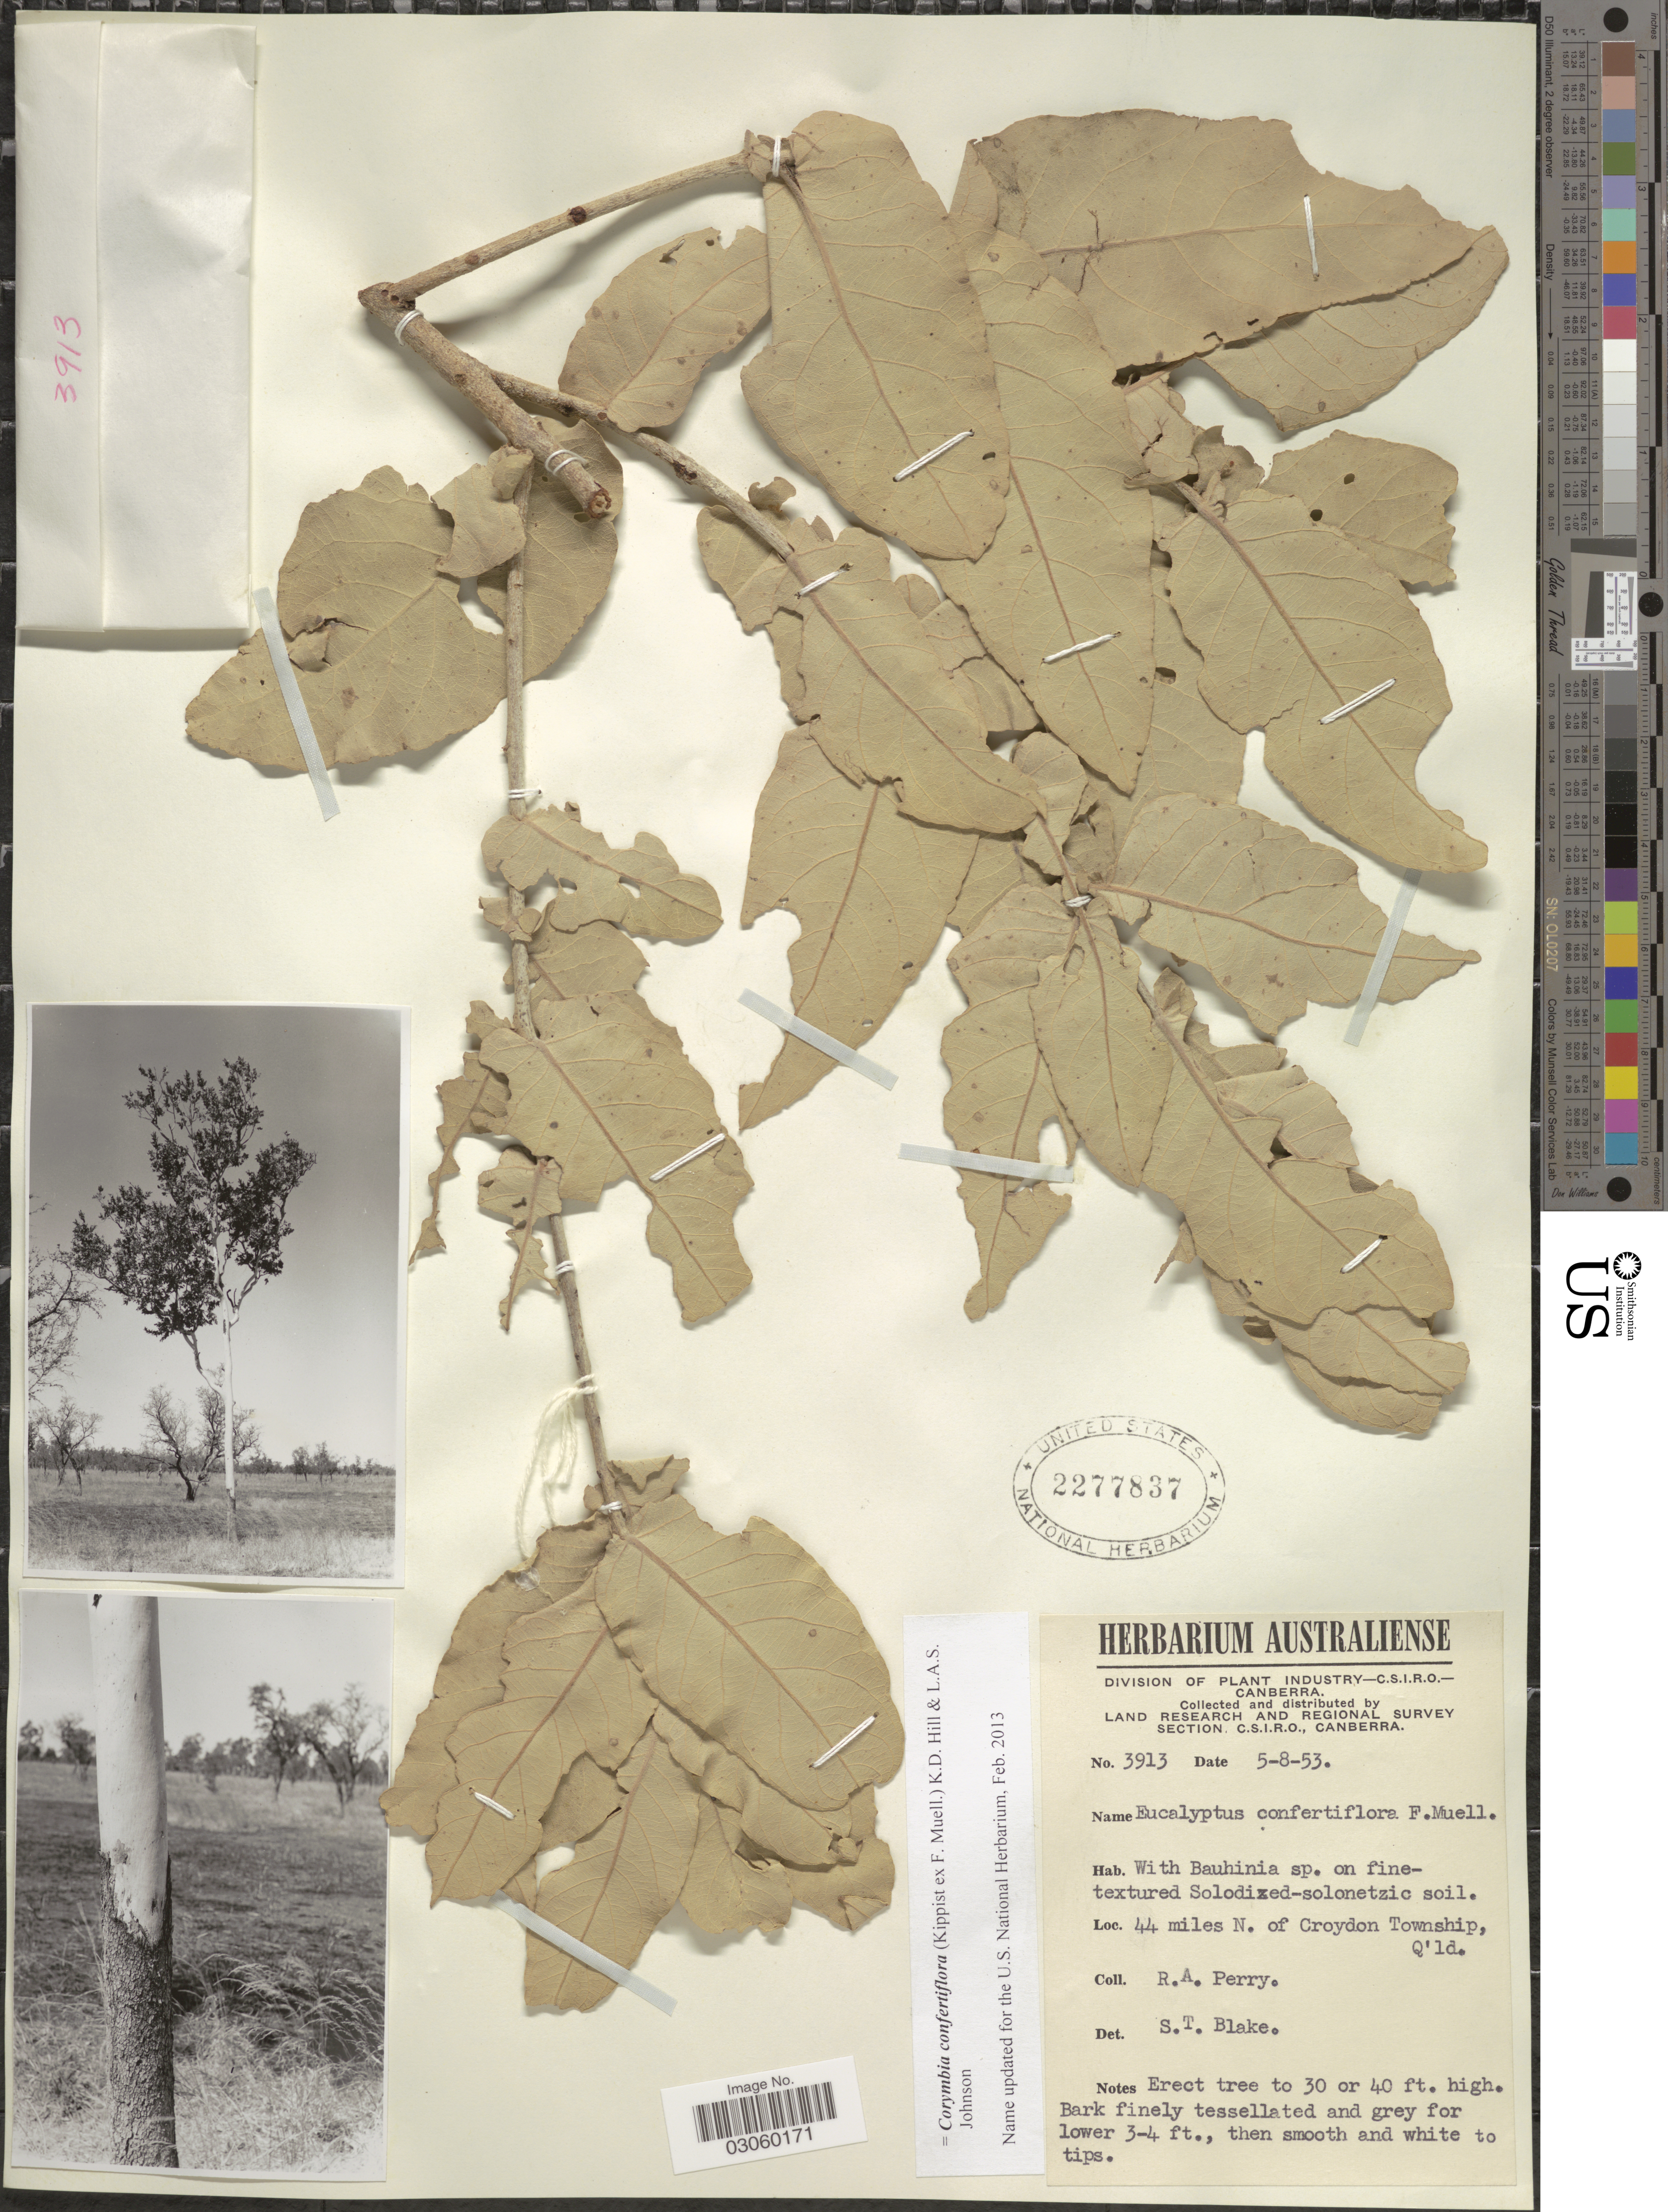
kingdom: Plantae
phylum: Tracheophyta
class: Magnoliopsida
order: Myrtales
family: Myrtaceae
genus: Corymbia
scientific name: Corymbia confertiflora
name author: (F. Muell. ex Kippist) K.D. Hill & L.A.S. Johnson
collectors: Perry, R. A.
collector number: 3913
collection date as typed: Transcribed d/m/y: 5/8/53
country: Australia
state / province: Queensland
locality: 44 miles N. of Croydon Township.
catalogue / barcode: US 2277837